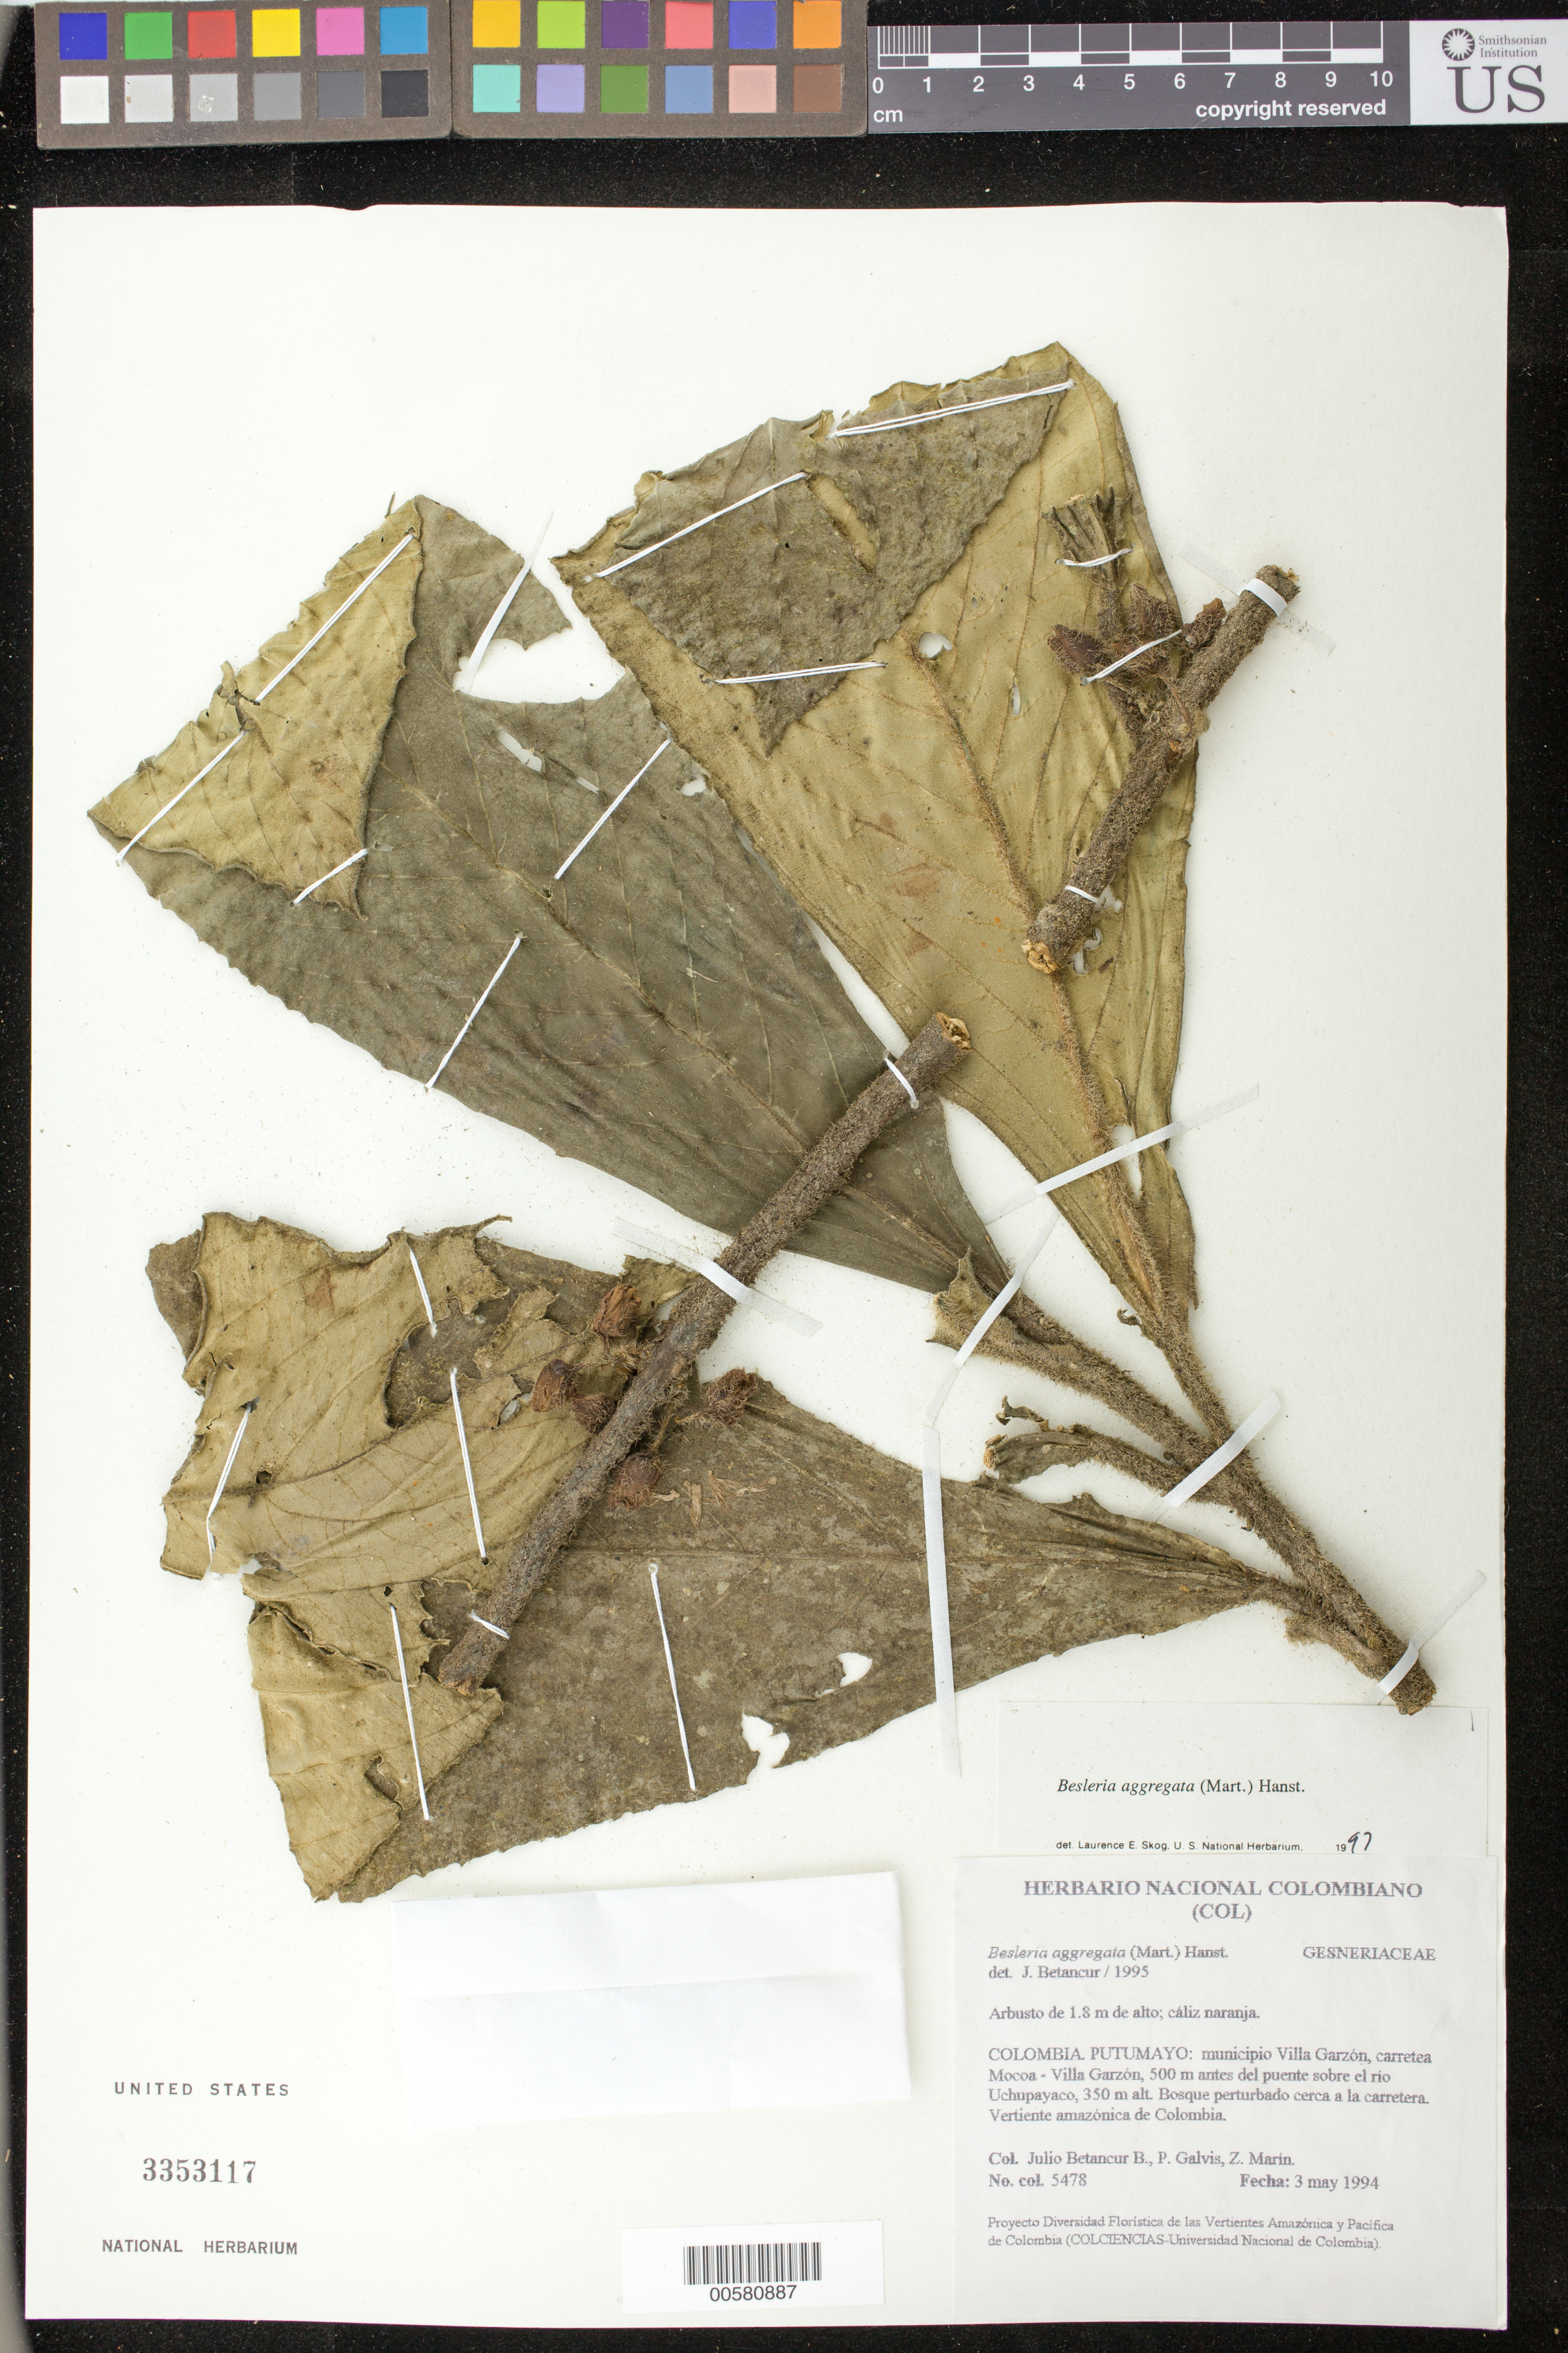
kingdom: Plantae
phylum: Tracheophyta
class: Magnoliopsida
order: Lamiales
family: Gesneriaceae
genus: Besleria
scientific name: Besleria aggregata var. aggregata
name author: (Mart.) Hanst.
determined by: Skog, Laurence E.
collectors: J. Betancur-B., P. Galvis & Z. Marin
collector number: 5478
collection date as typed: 03 May 1994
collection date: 1994-05-03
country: Colombia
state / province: Putumayo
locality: Mpio. Villa Garzón, carretera Mocoa-Villa Garzón, 500 m antes del puente sobre el río Uchupayaco; vertiente amazónica de Colombia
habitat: Bosque perturbado cerca a la carretera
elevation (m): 350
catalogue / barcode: US 3353117